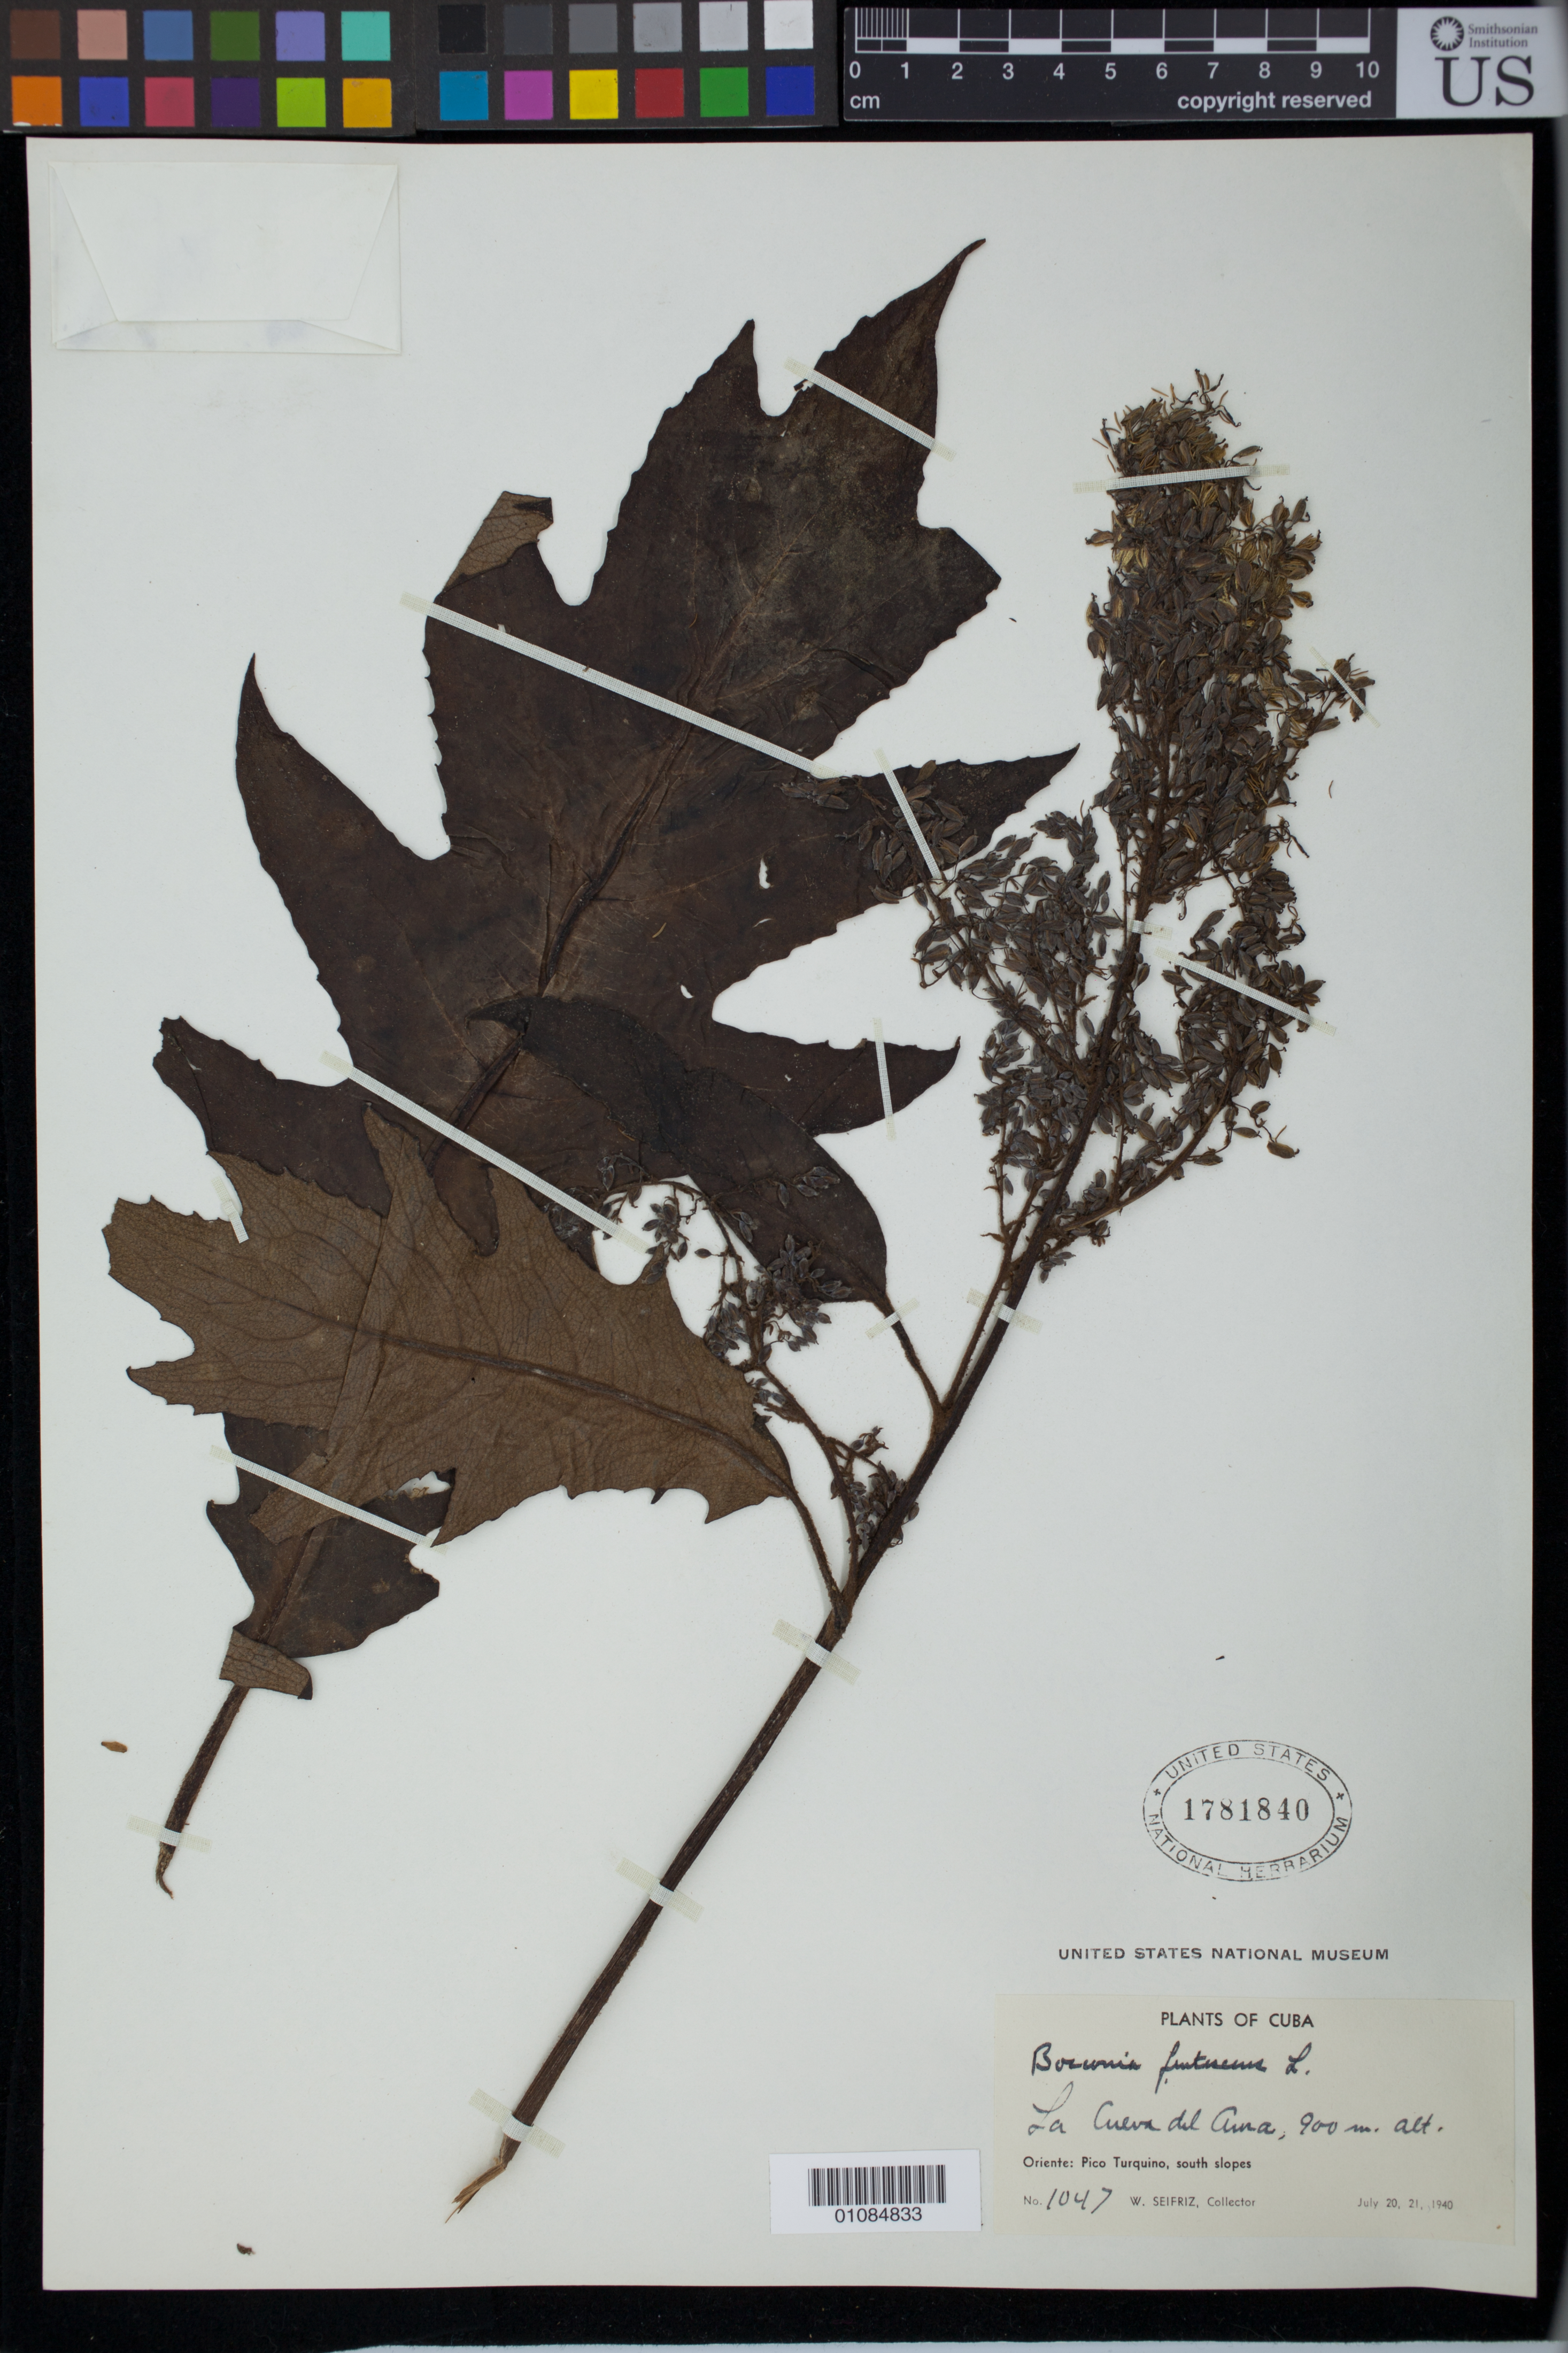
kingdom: Plantae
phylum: Tracheophyta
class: Magnoliopsida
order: Ranunculales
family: Papaveraceae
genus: Bocconia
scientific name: Bocconia frutescens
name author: L.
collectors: W. Seifriz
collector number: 1047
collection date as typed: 20 Jul 1940 to 21 Jul 1940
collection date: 1940-07-20/1940-07-21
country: Cuba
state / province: Santiago de Cuba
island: Cuba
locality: Oriente: Pico Turquino, south slopes La Cueva del Anna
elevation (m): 900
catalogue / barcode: US 1781840